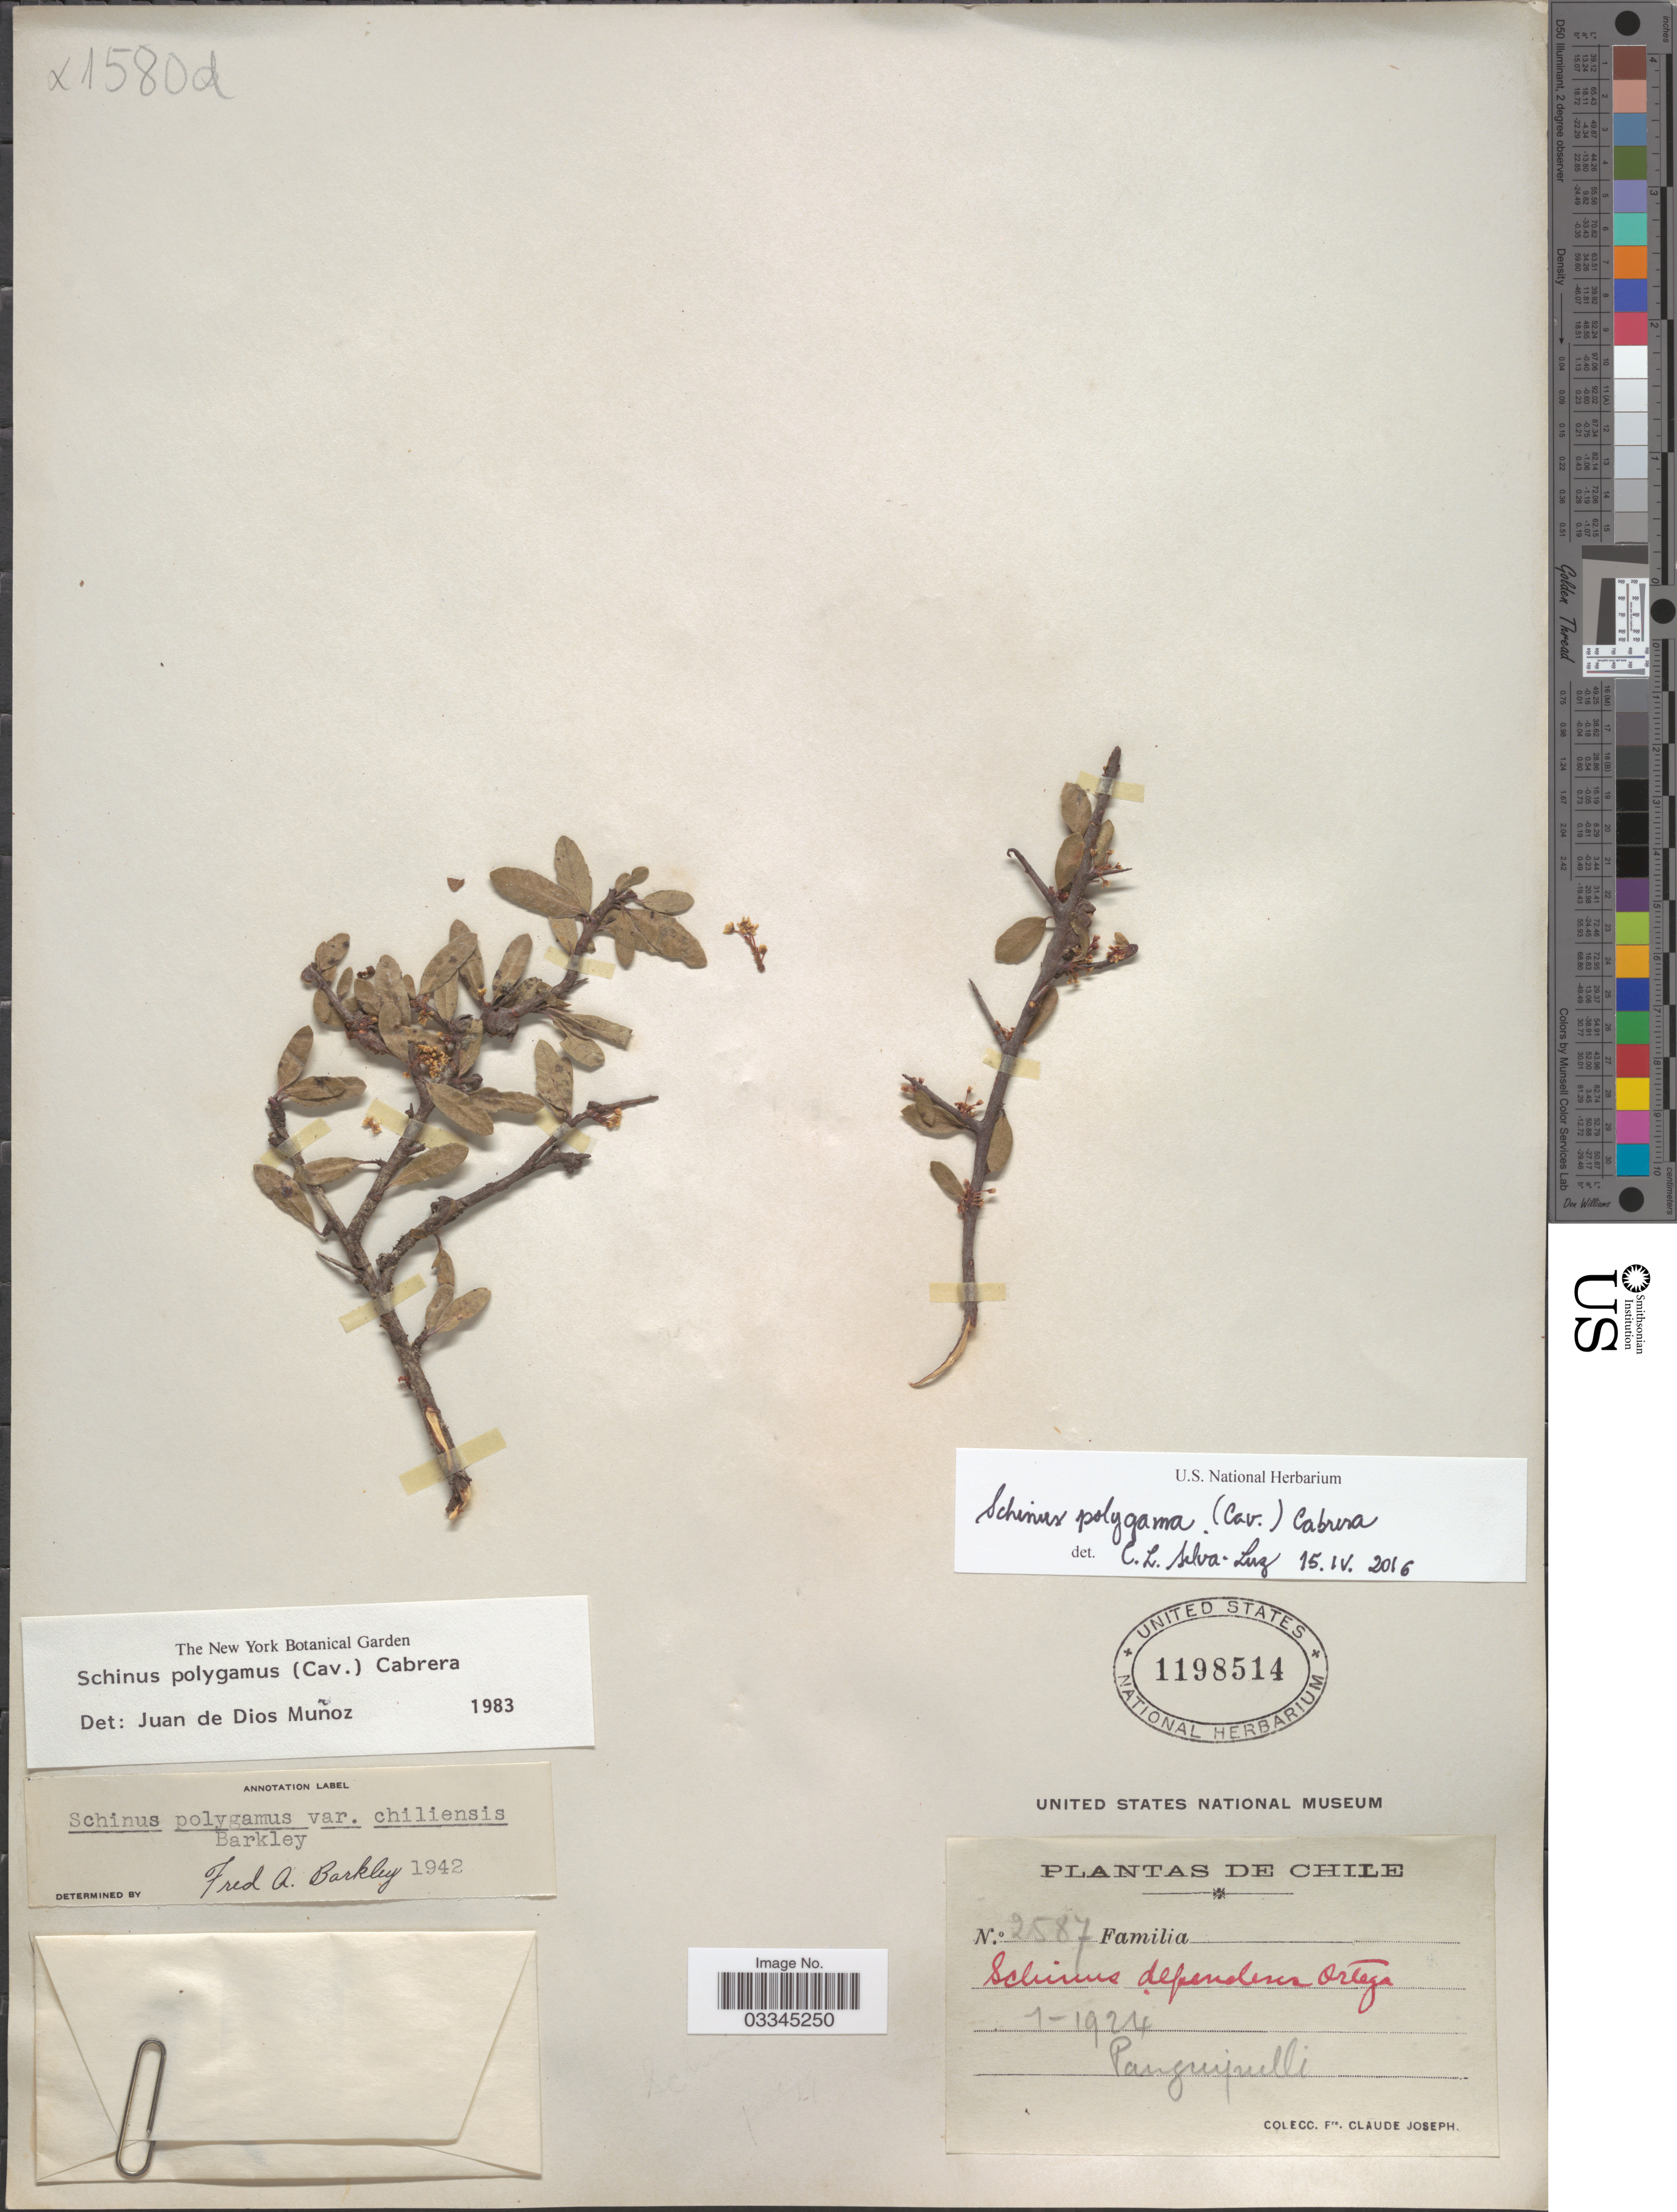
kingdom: Plantae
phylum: Tracheophyta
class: Magnoliopsida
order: Sapindales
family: Anacardiaceae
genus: Schinus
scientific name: Schinus polygama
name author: (Cav.) Cabrera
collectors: Bro. Claude-Joseph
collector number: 2587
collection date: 1924-01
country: Chile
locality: Panguipulli.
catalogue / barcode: US 1198514